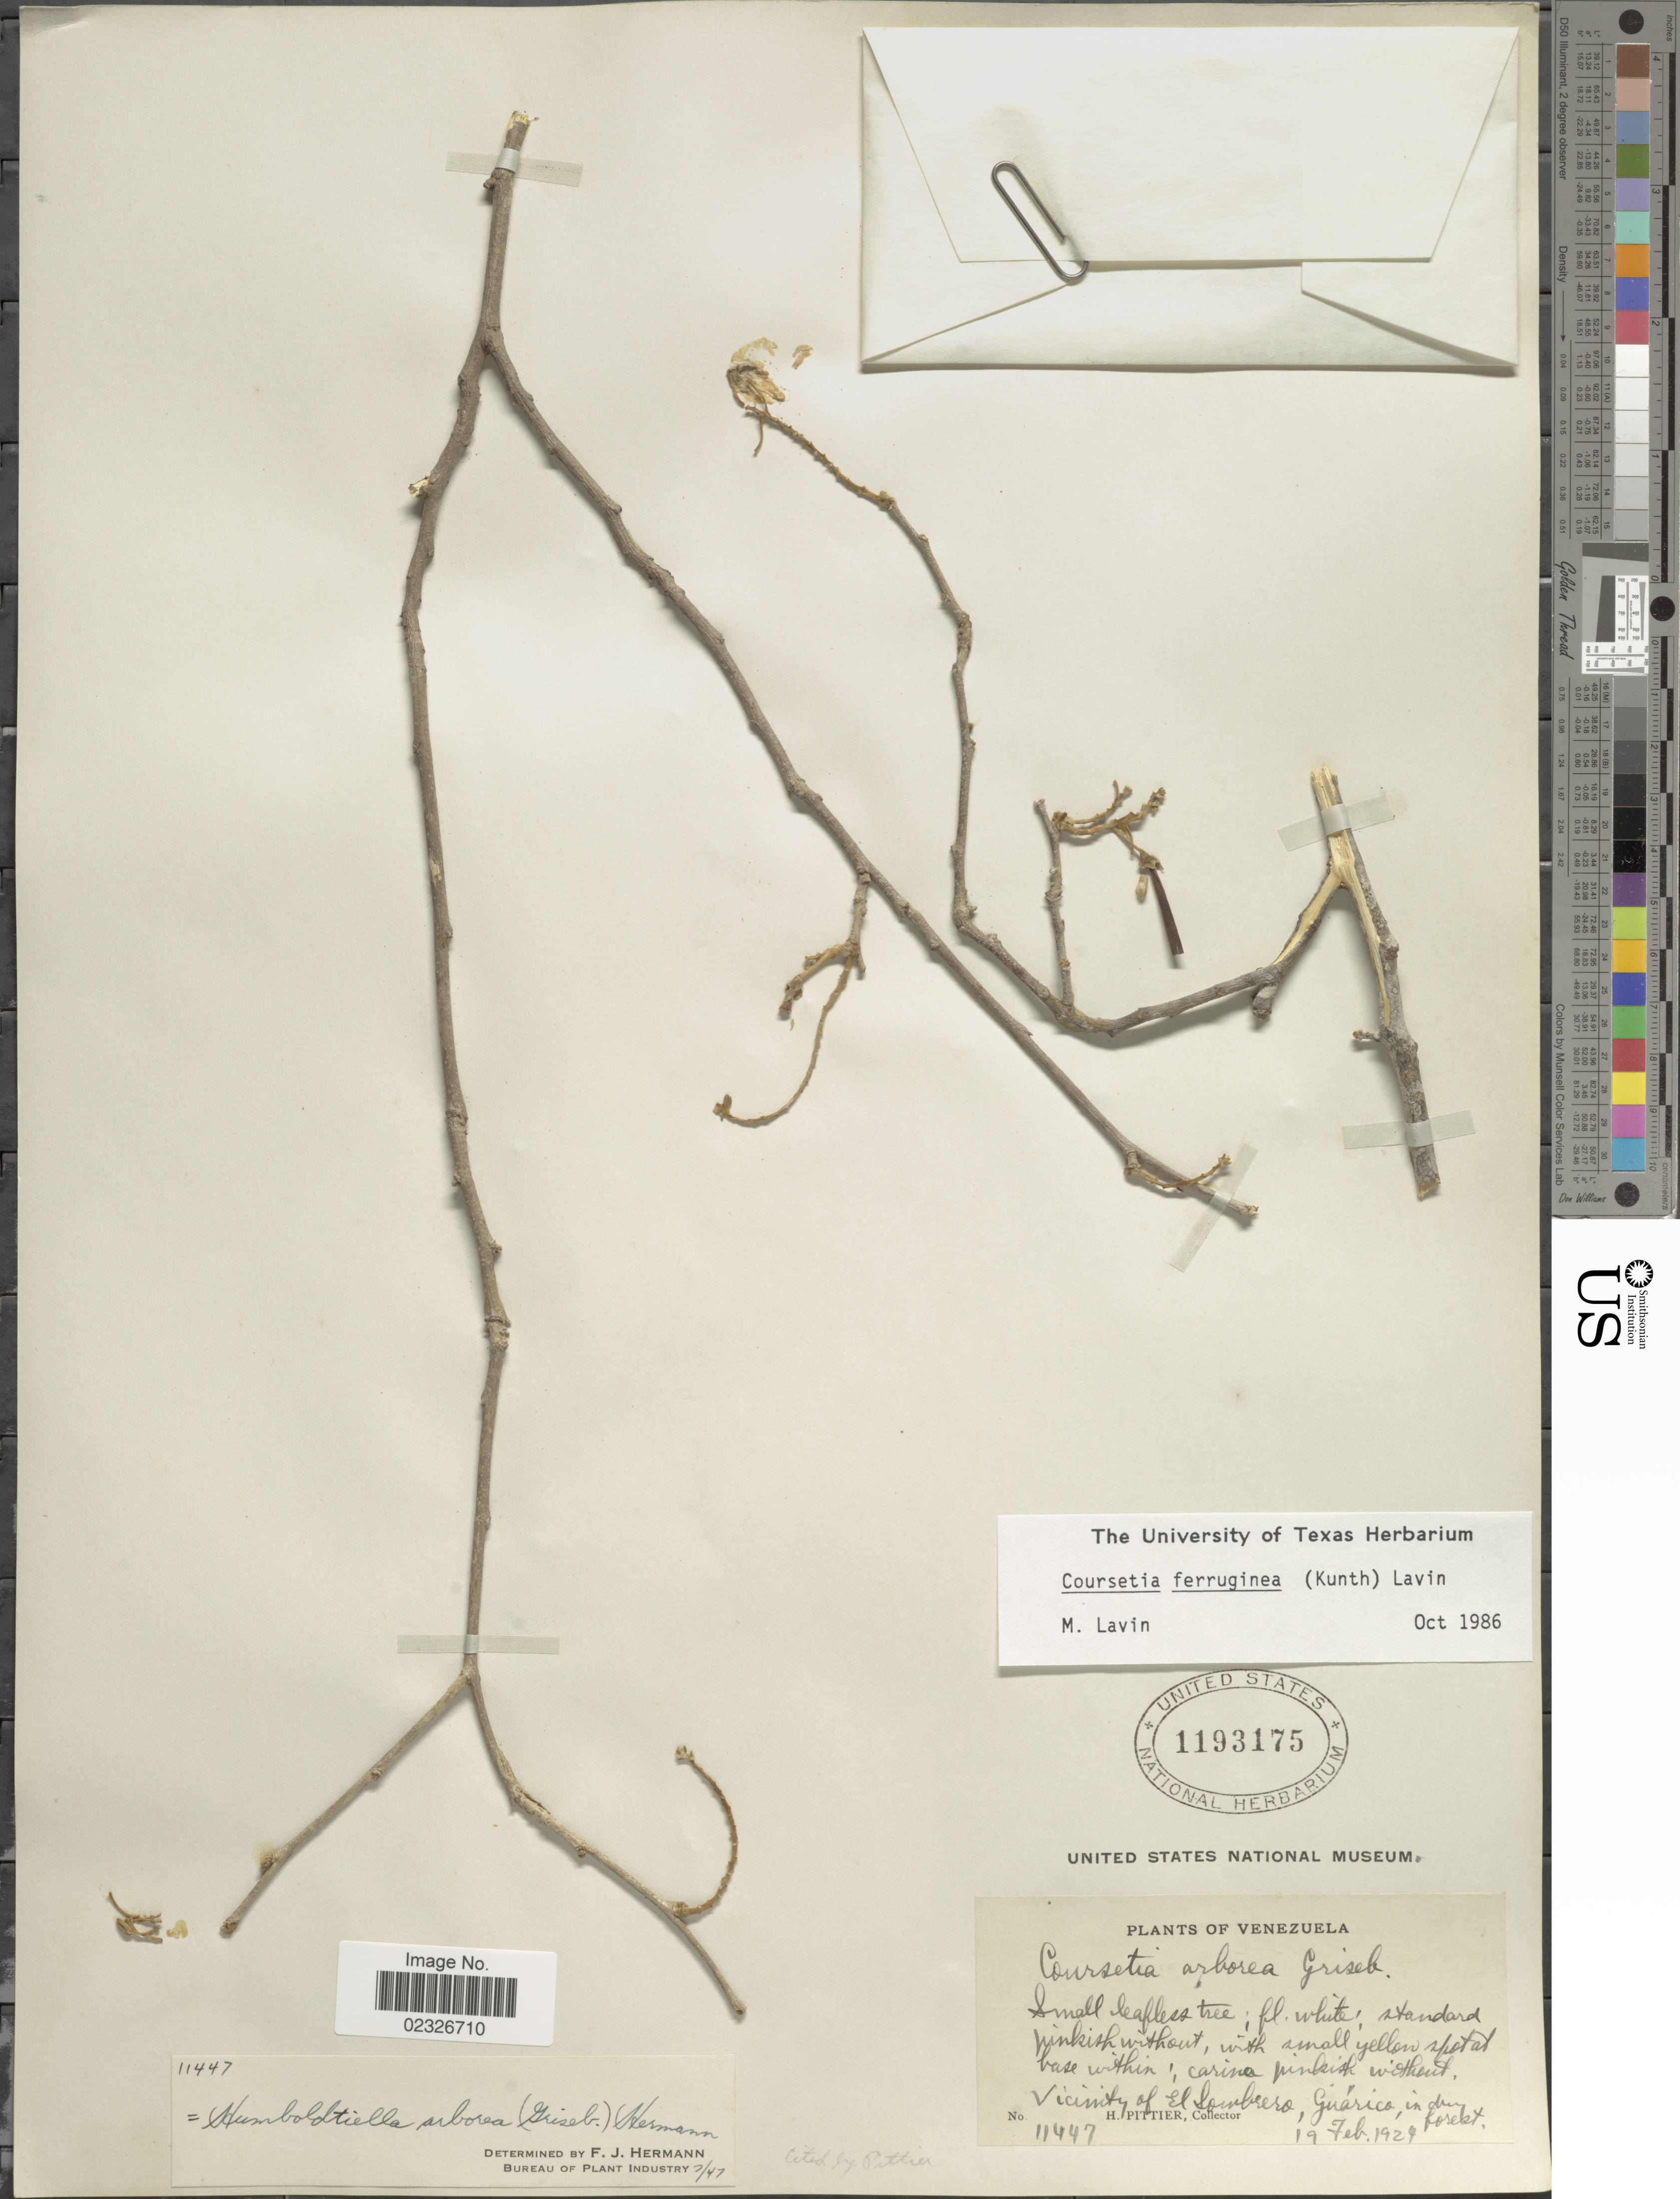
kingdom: Plantae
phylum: Tracheophyta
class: Magnoliopsida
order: Fabales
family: Fabaceae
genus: Coursetia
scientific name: Coursetia ferruginea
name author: (Kunth) Lavin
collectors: H. F. Pittier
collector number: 11447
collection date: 1929-02-19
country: Venezuela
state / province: Guárico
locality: Vicinity of El Sombrero, Guárico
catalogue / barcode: US 1193175